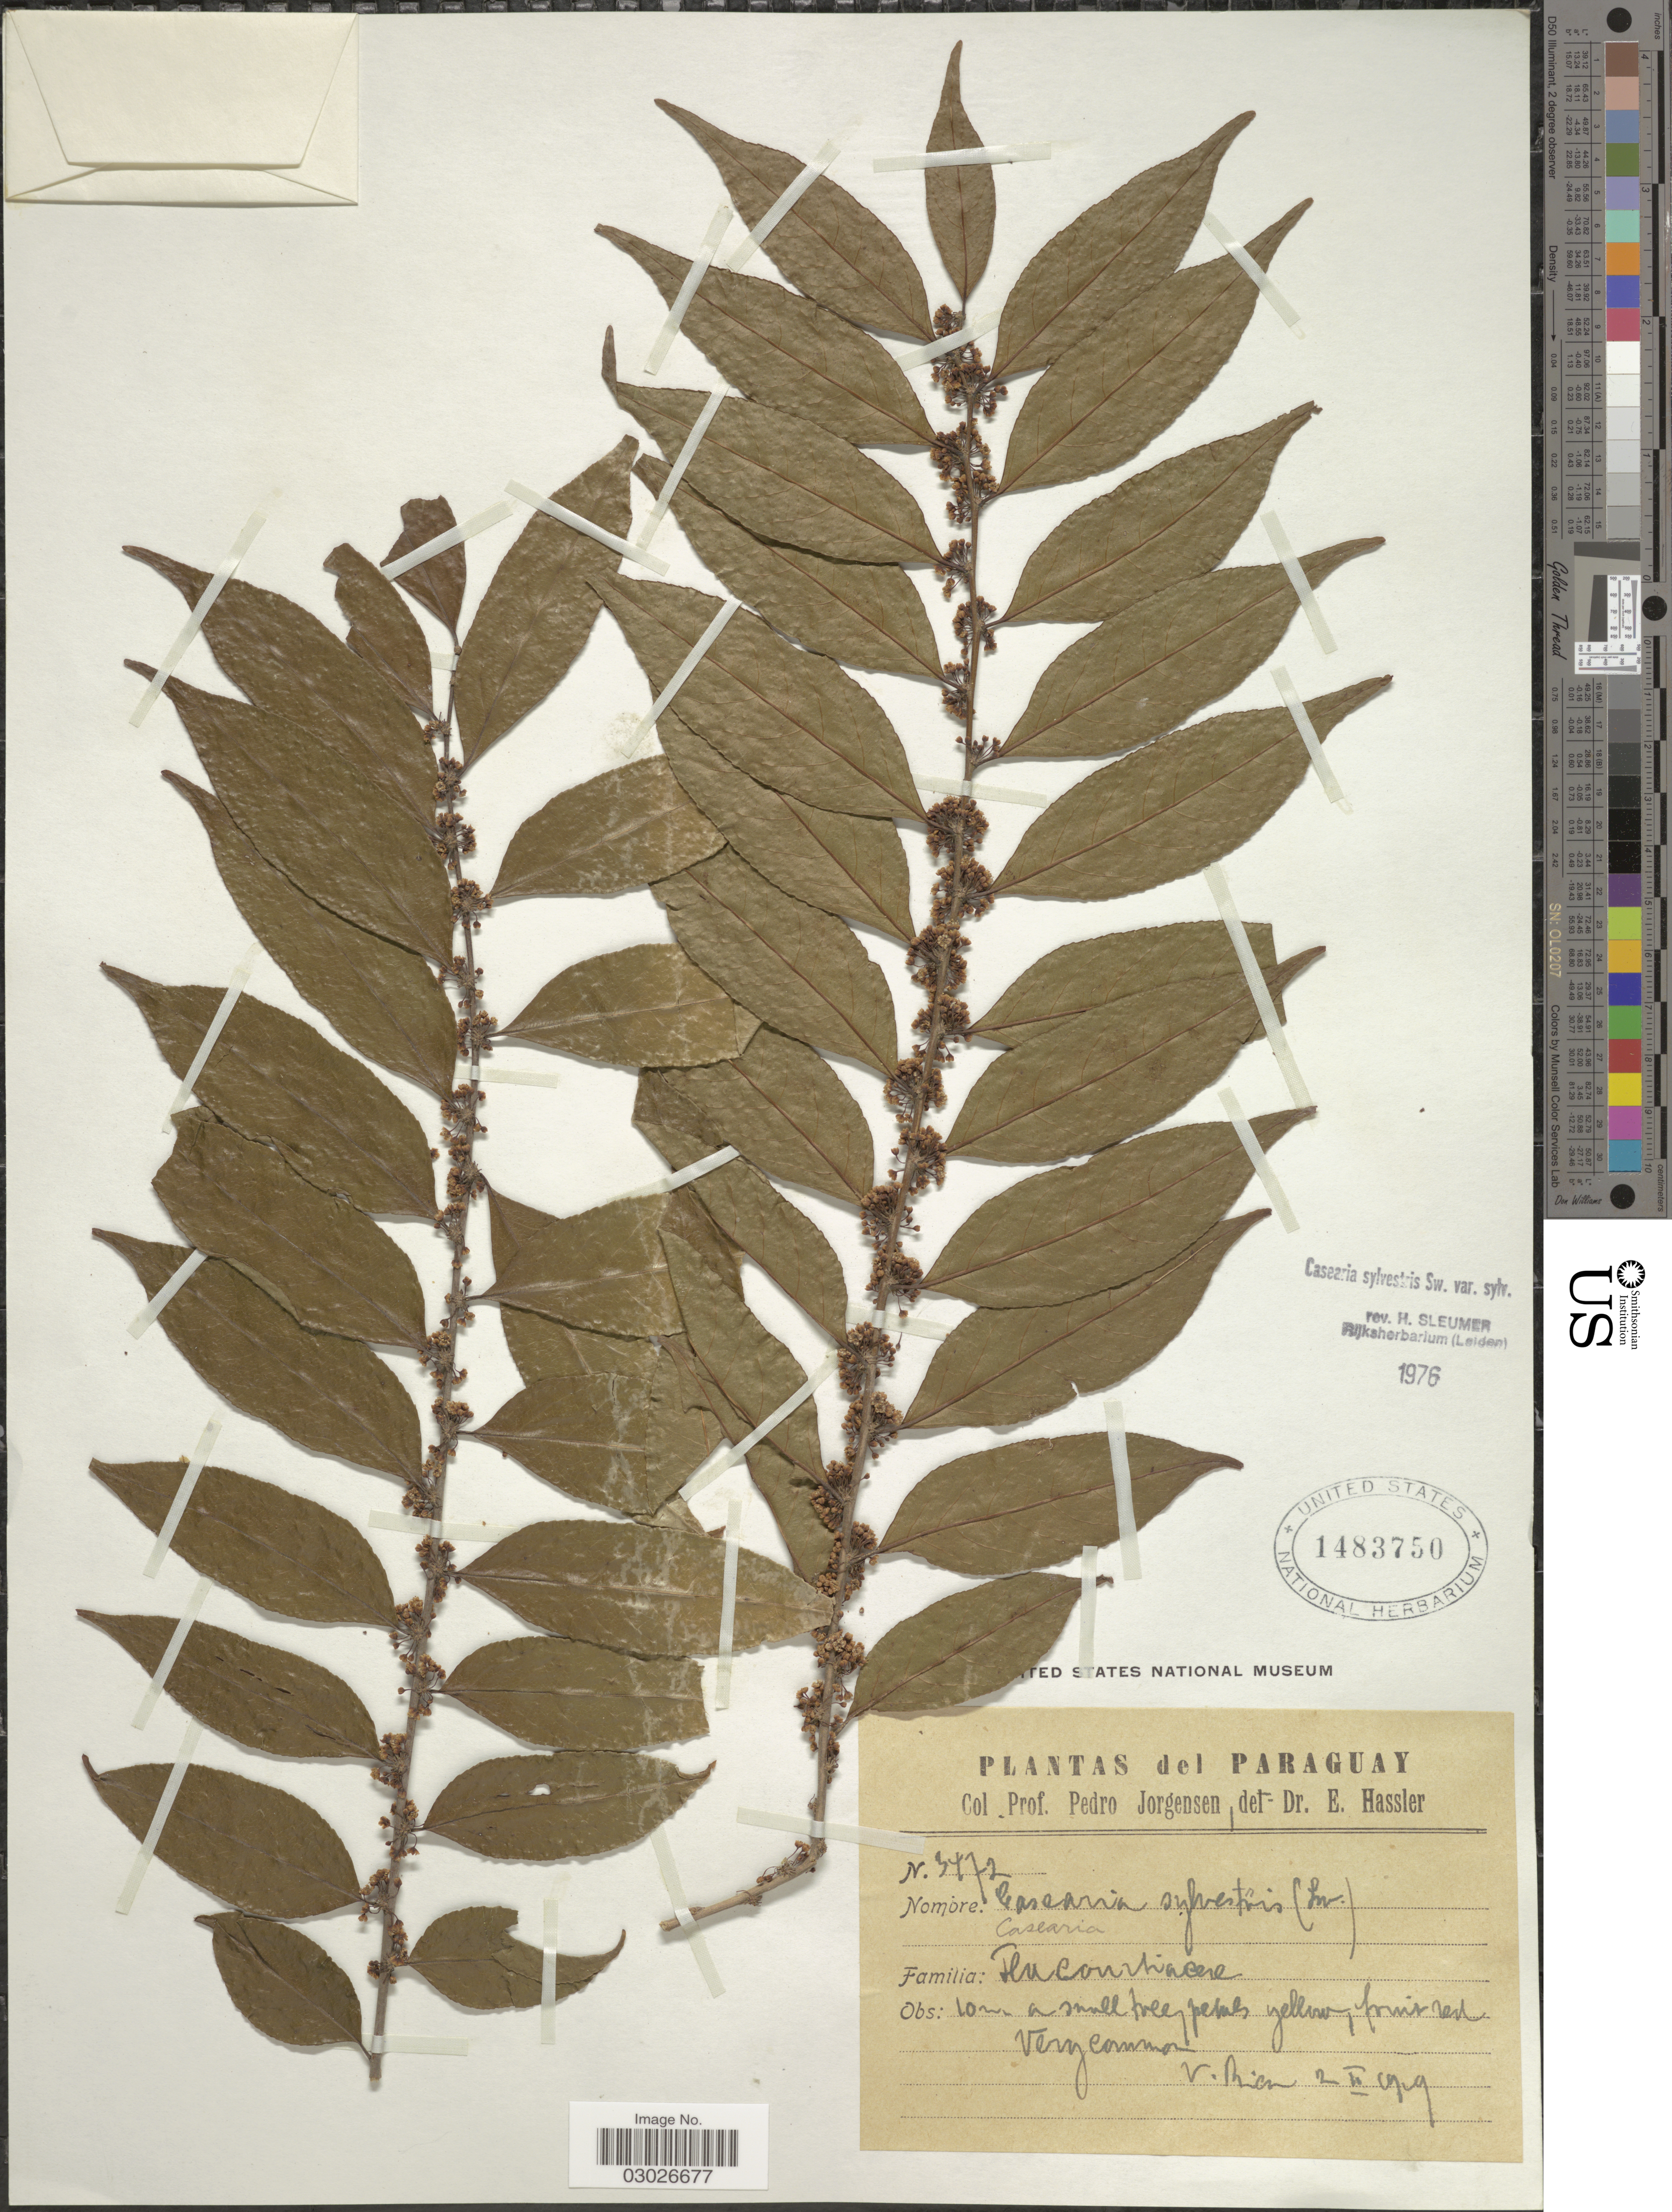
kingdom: Plantae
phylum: Tracheophyta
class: Magnoliopsida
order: Malpighiales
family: Salicaceae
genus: Casearia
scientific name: Casearia sylvestris var. sylvestris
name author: Sw.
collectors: P. Jörgensen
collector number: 3472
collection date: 1919-02-02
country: Paraguay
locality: V.Rica.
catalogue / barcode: US 1483750